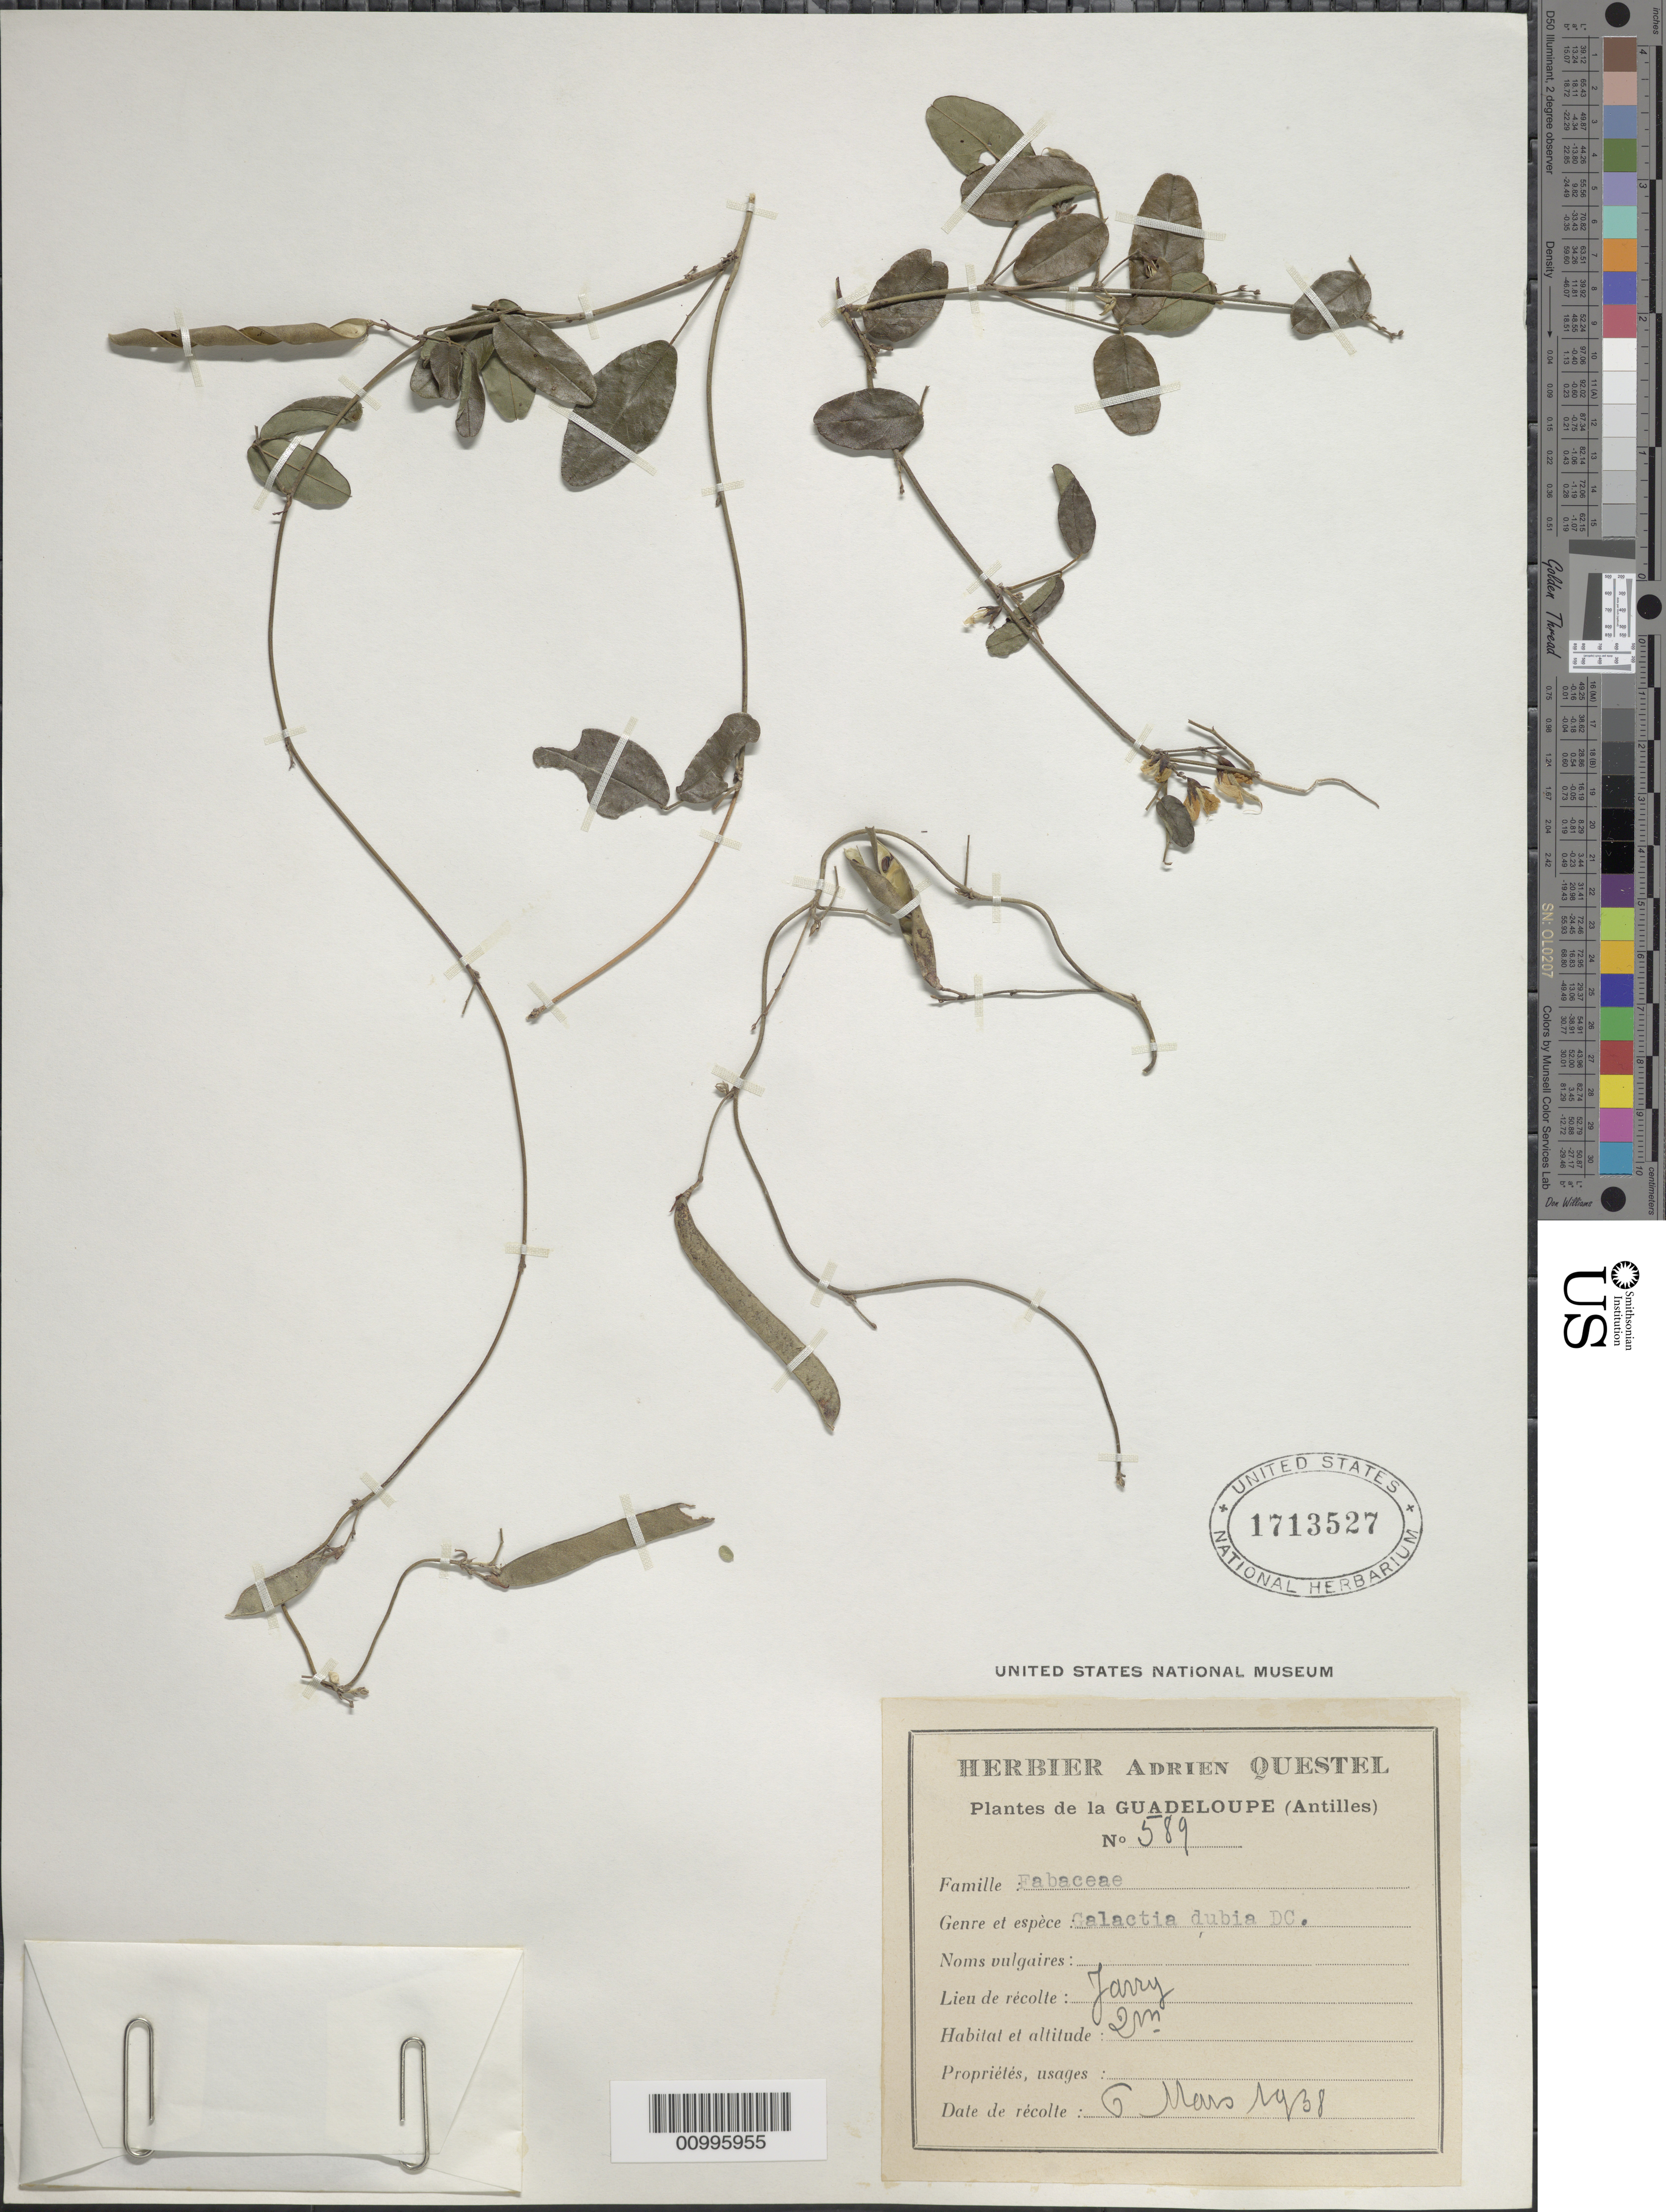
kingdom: Plantae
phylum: Tracheophyta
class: Magnoliopsida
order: Fabales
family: Fabaceae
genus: Galactia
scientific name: Galactia dubia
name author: DC.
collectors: A. Questel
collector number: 589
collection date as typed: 06 Mar 1938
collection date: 1938-03-06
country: Guadeloupe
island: Basse Terre [Guadeloupe]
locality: Antilles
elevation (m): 20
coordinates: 0 N, 0 E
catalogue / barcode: US 1713527